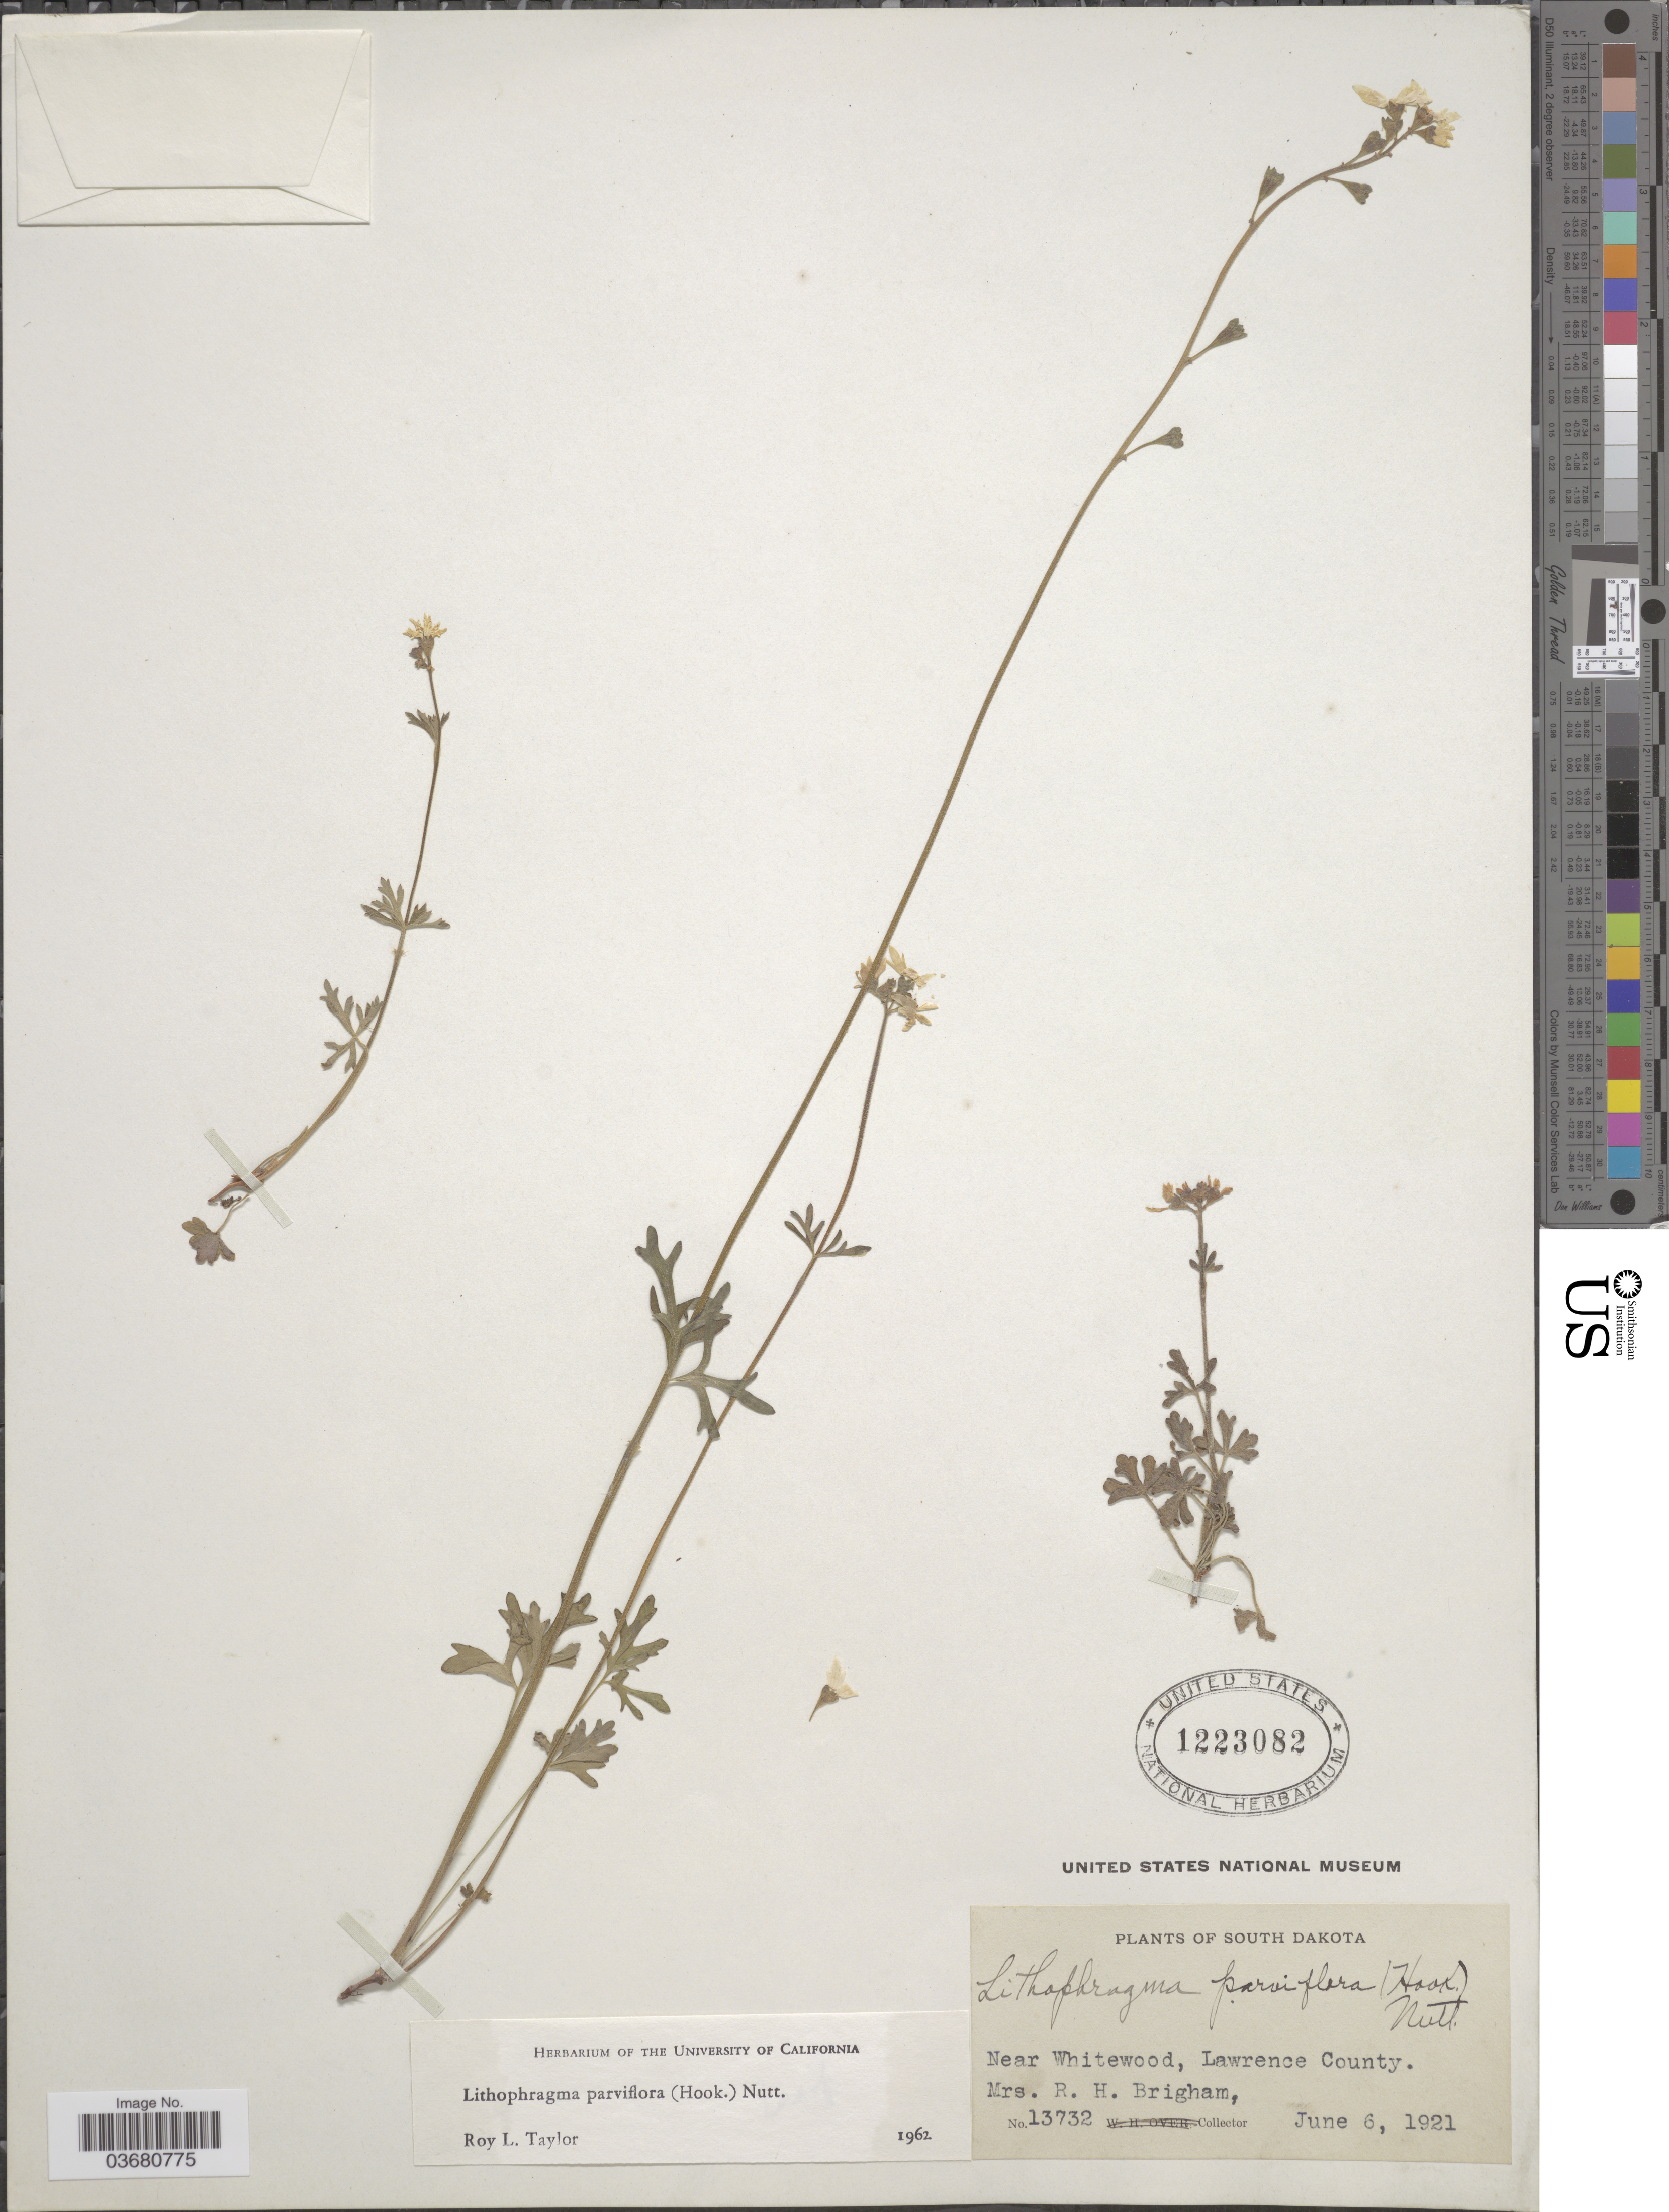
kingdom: Plantae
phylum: Tracheophyta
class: Magnoliopsida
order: Saxifragales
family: Saxifragaceae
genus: Lithophragma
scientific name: Lithophragma parviflorum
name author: (Hook.) Nutt.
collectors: R. Brigham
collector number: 13732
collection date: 1921-06-06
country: United States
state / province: South Dakota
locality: Near Whitewood, Lawrence County.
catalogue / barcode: US 1223082